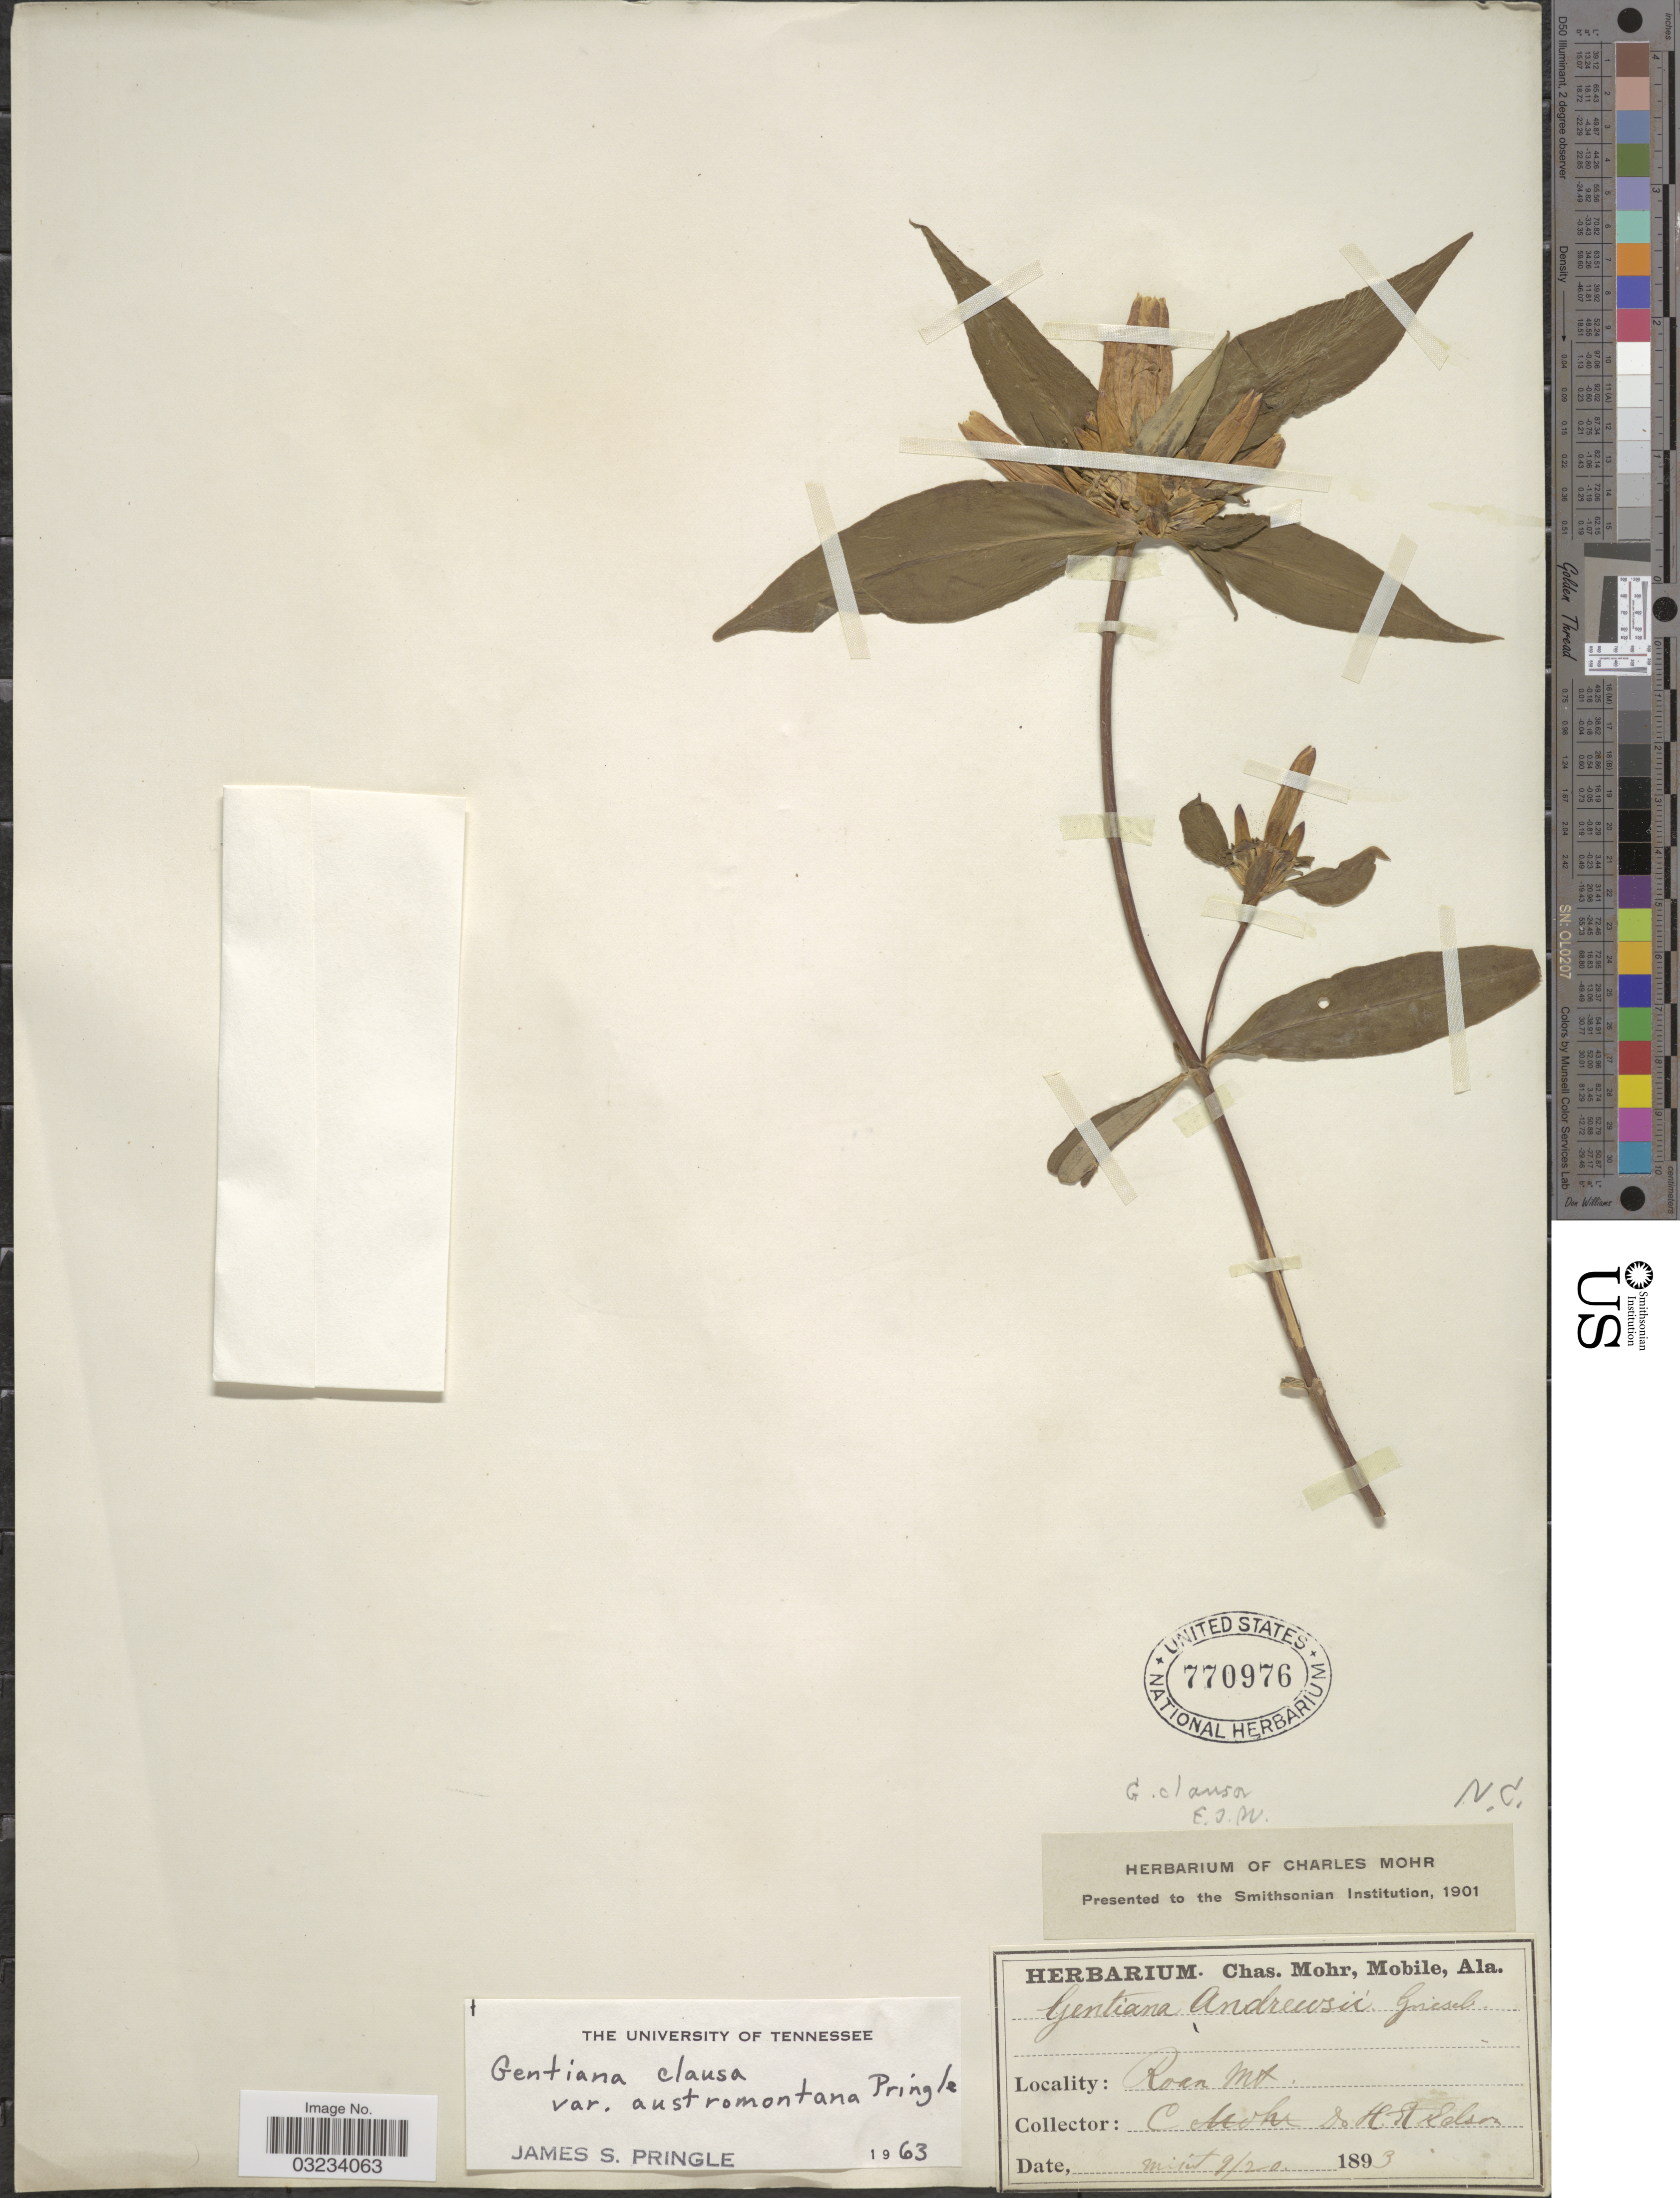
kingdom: Plantae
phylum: Tracheophyta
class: Magnoliopsida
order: Gentianales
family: Gentianaceae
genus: Gentiana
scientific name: Gentiana clausa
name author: Raf.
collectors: C. Mohr & Collector illegible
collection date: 1893-09-20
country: United States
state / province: North Carolina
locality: Roan Mt.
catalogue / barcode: US 770976